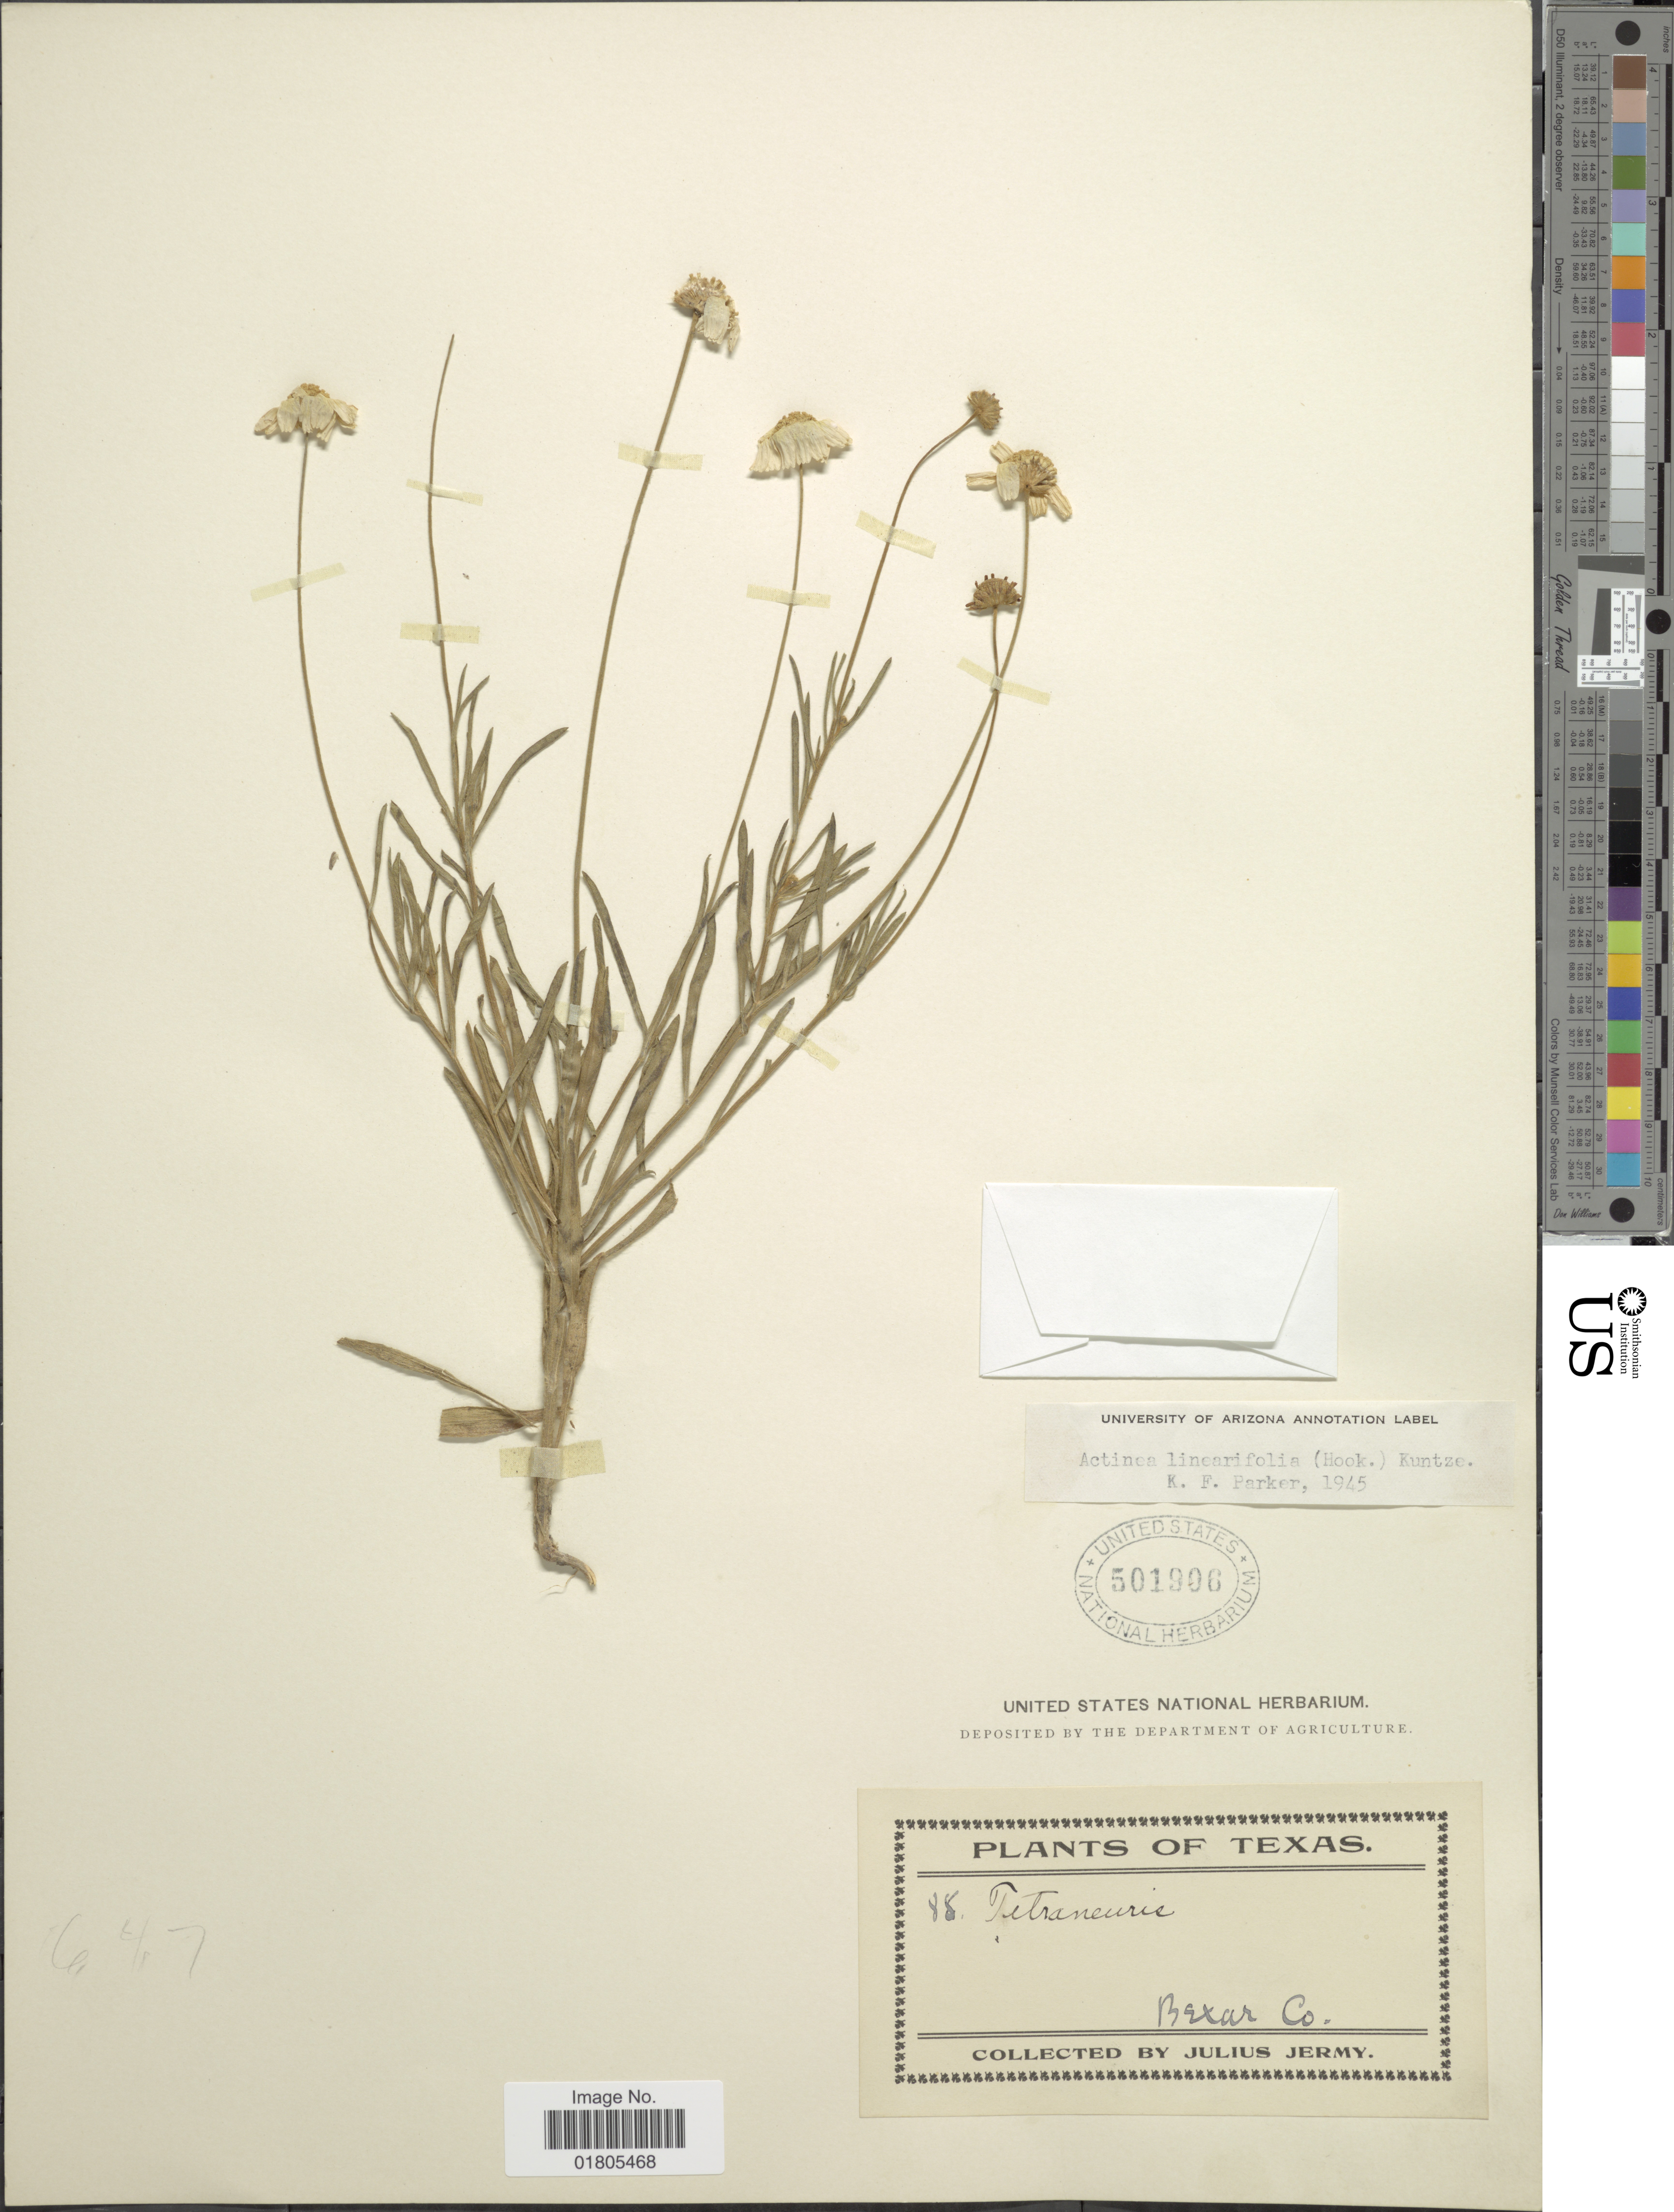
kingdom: Plantae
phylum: Tracheophyta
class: Magnoliopsida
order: Asterales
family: Asteraceae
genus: Actinea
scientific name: Actinea linearifolia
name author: (Hook.) Kuntze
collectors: J. Jermy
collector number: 88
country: United States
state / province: Texas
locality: Bexar Co.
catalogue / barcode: US 501906